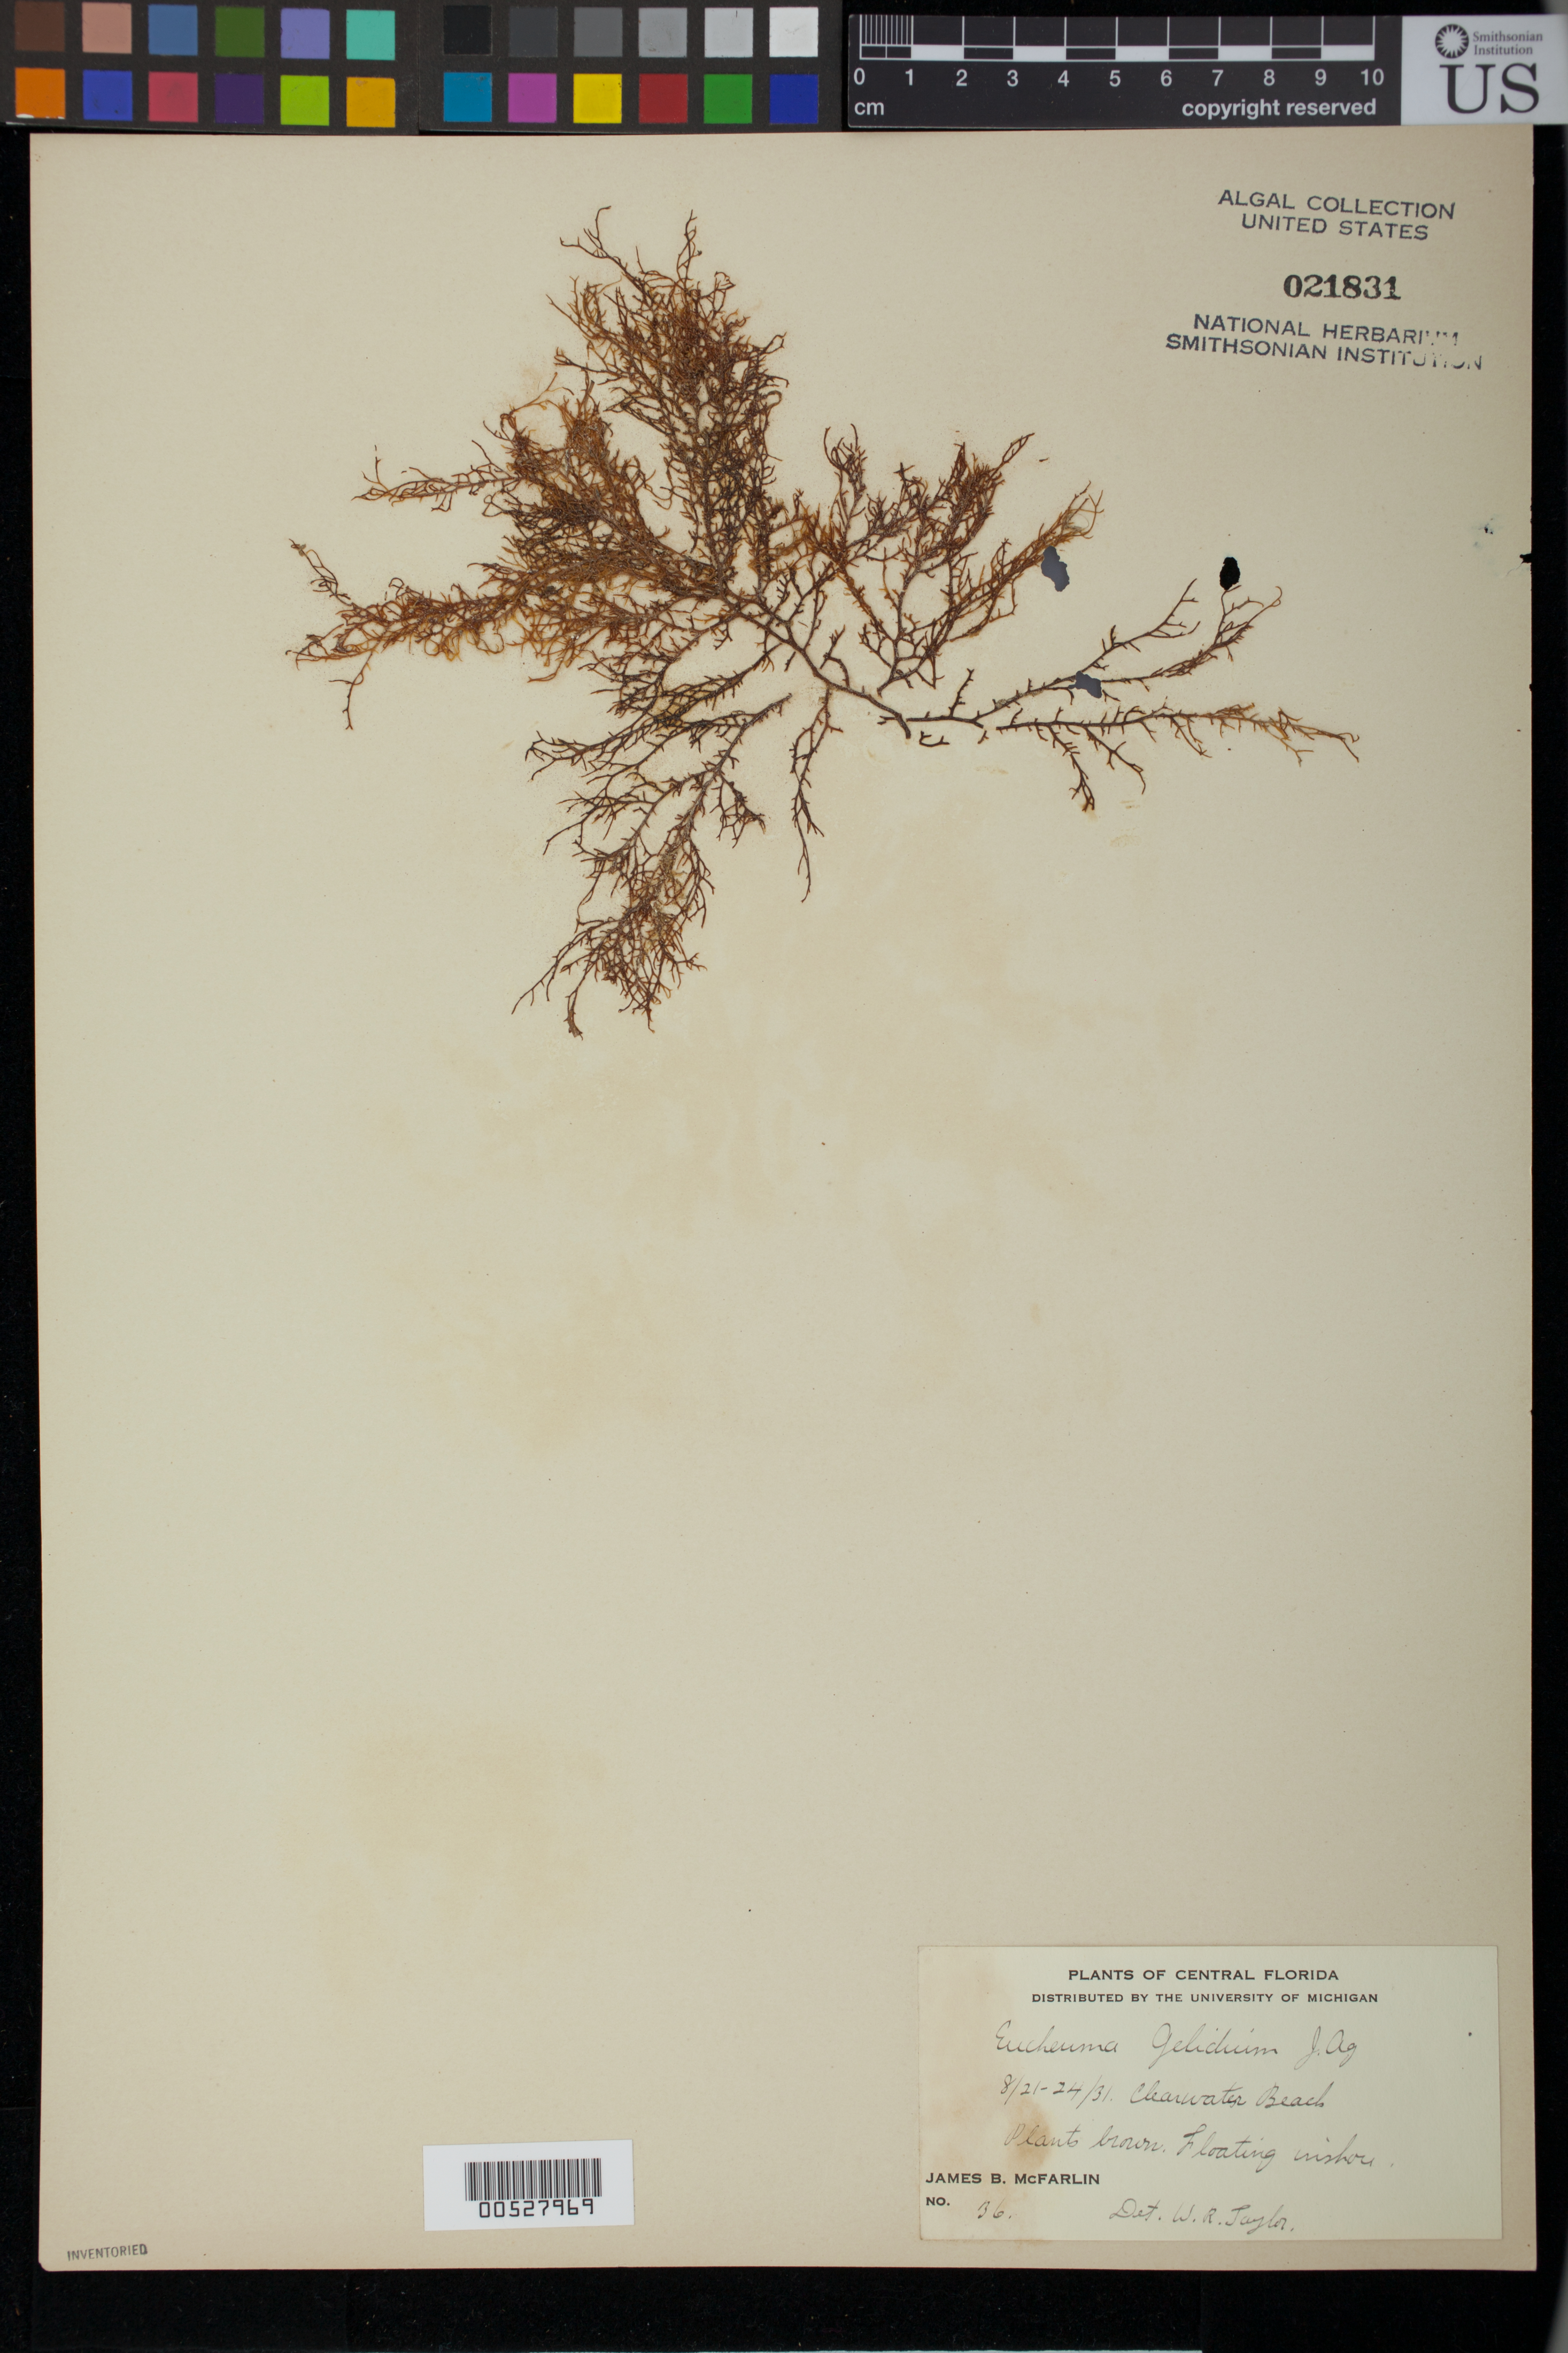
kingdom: Plantae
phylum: Rhodophyta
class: Florideophyceae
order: Gigartinales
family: Solieriaceae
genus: Meristotheca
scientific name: Meristotheca gelidium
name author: (J. Agardh) E.J. Faye & Masuda in E.J. Faye et al.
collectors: J. McFarlin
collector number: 36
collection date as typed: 21 Aug 1931 TO 24 Aug 1931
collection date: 1931-08-21/1931-08-24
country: United States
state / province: Florida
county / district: Pinellas County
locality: Clearwater Beach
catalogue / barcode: US 21831